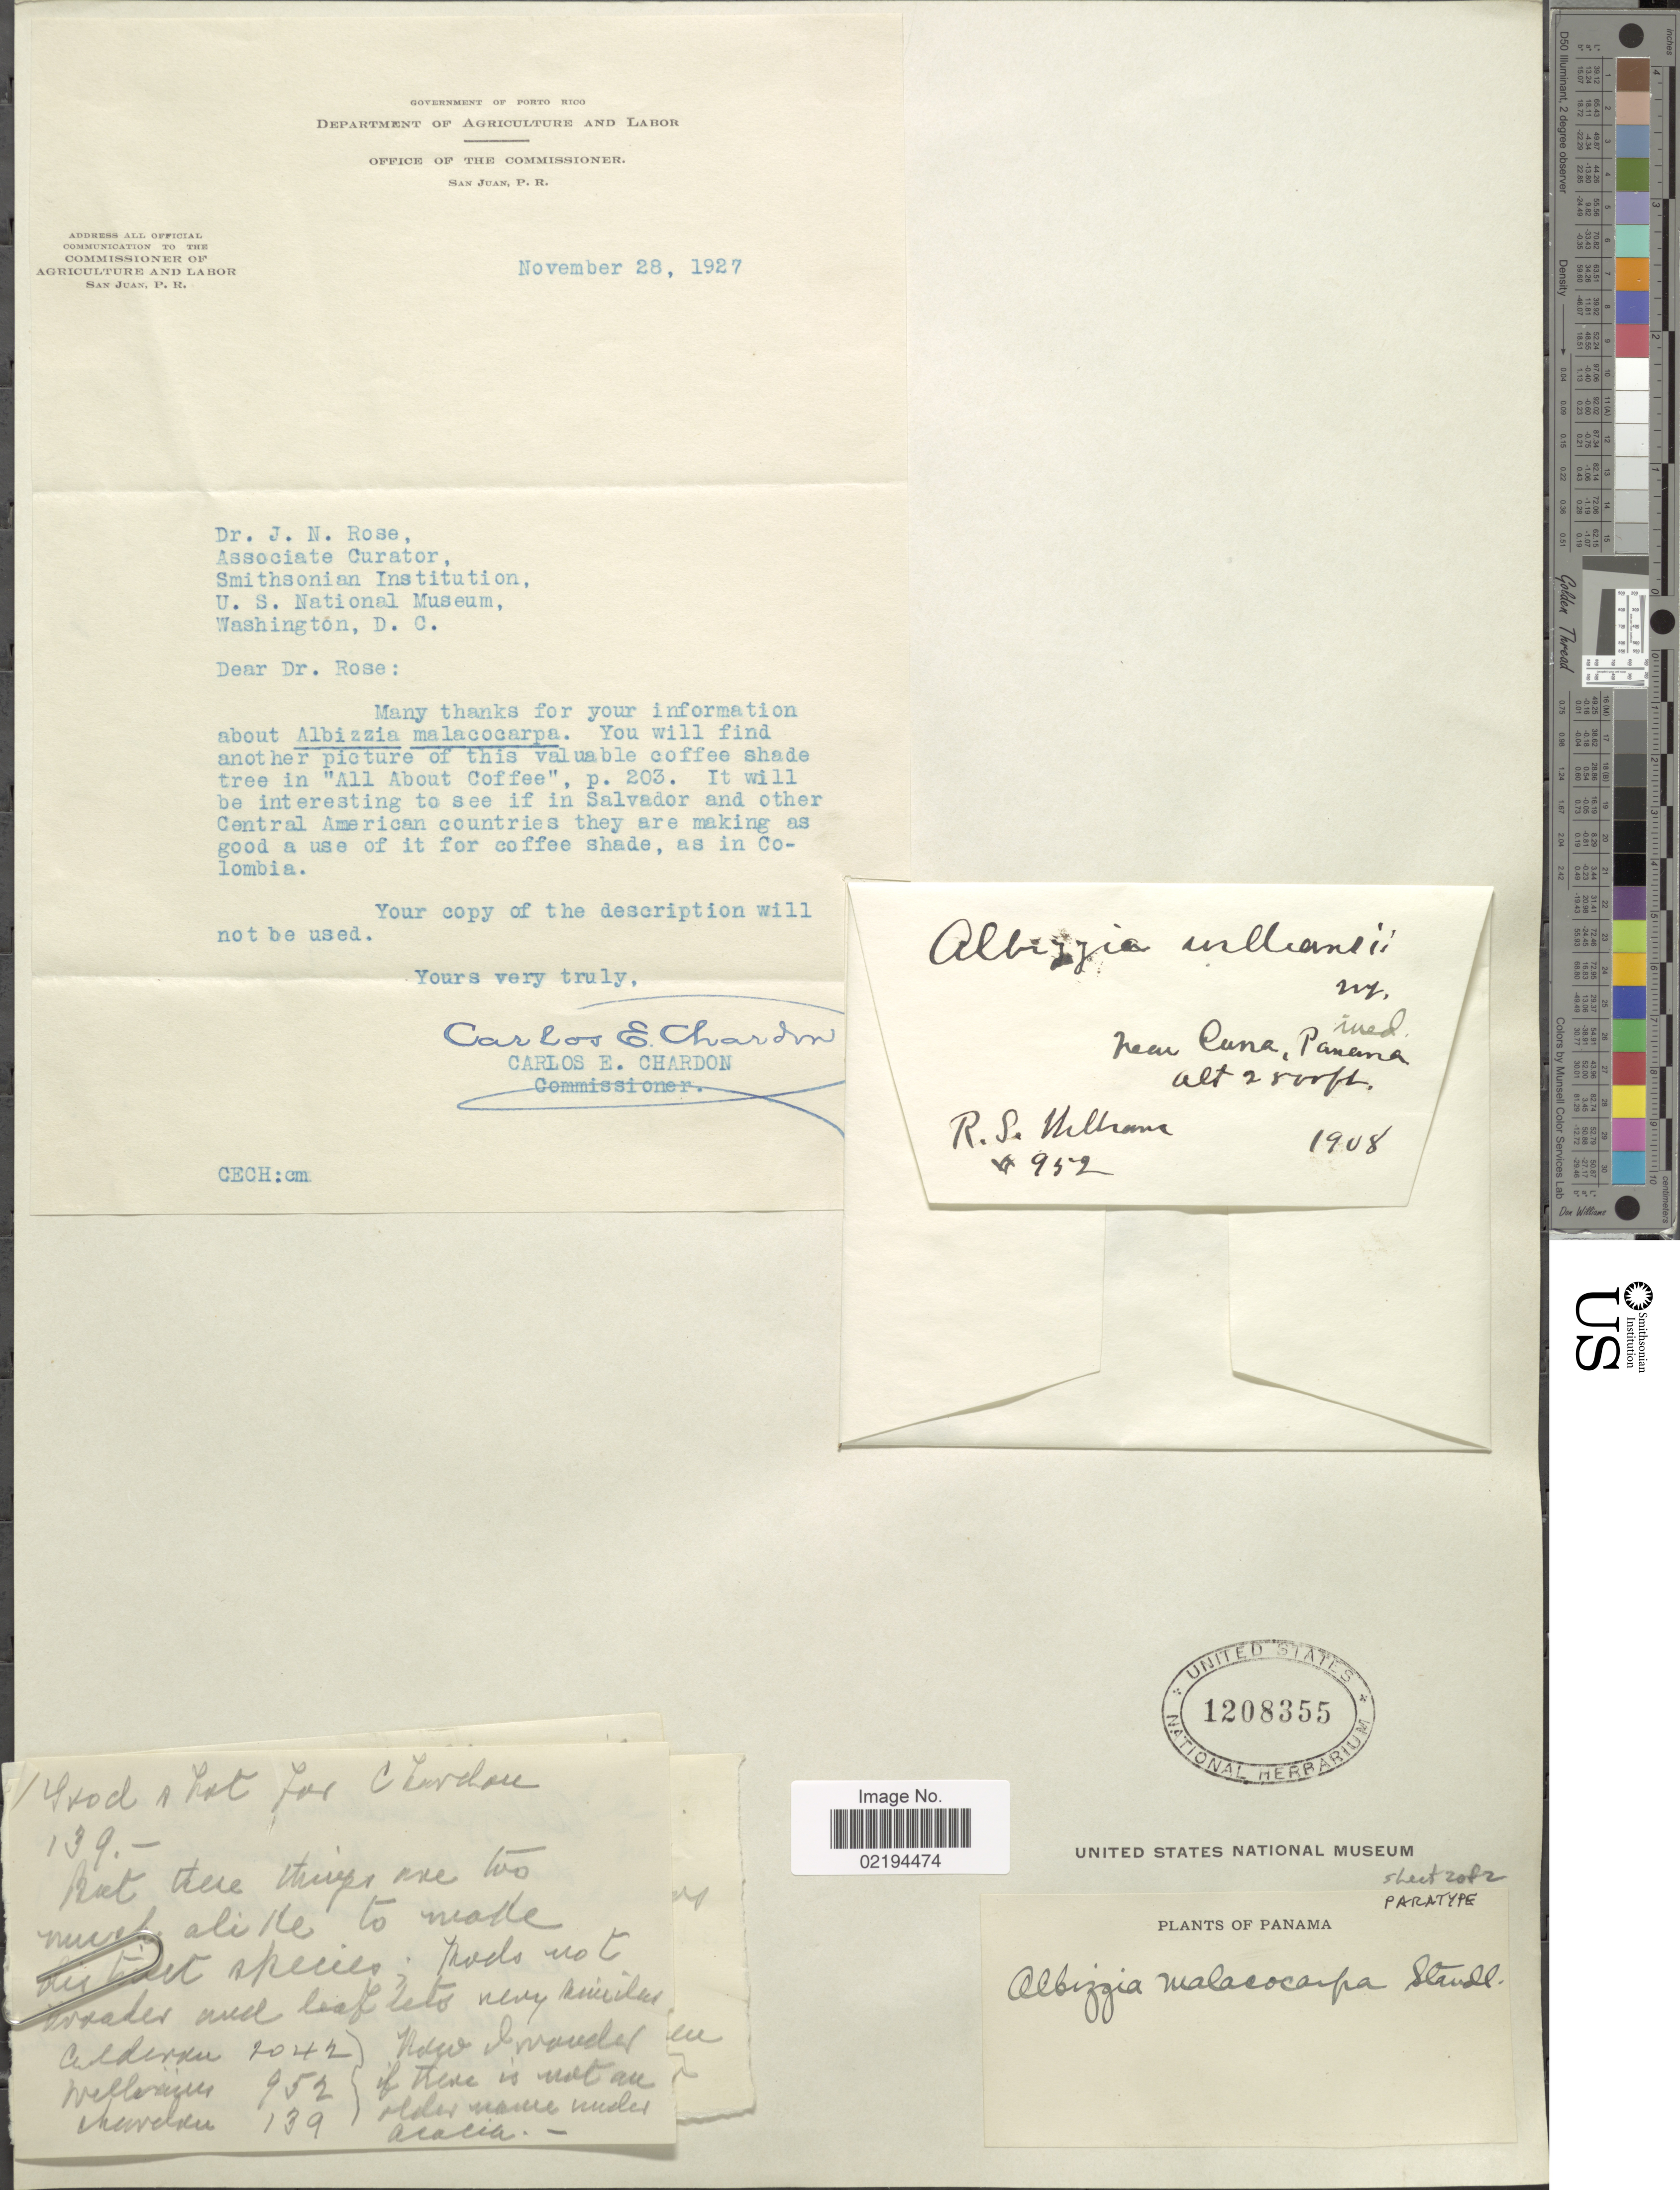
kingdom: Plantae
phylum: Tracheophyta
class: Magnoliopsida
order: Fabales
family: Fabaceae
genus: Pseudosamanea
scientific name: Pseudosamanea carbonaria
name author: (Britton) Koenen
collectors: R. S. Williams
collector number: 952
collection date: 1908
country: Panama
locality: Near Cana.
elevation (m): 853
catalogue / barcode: US 1208355